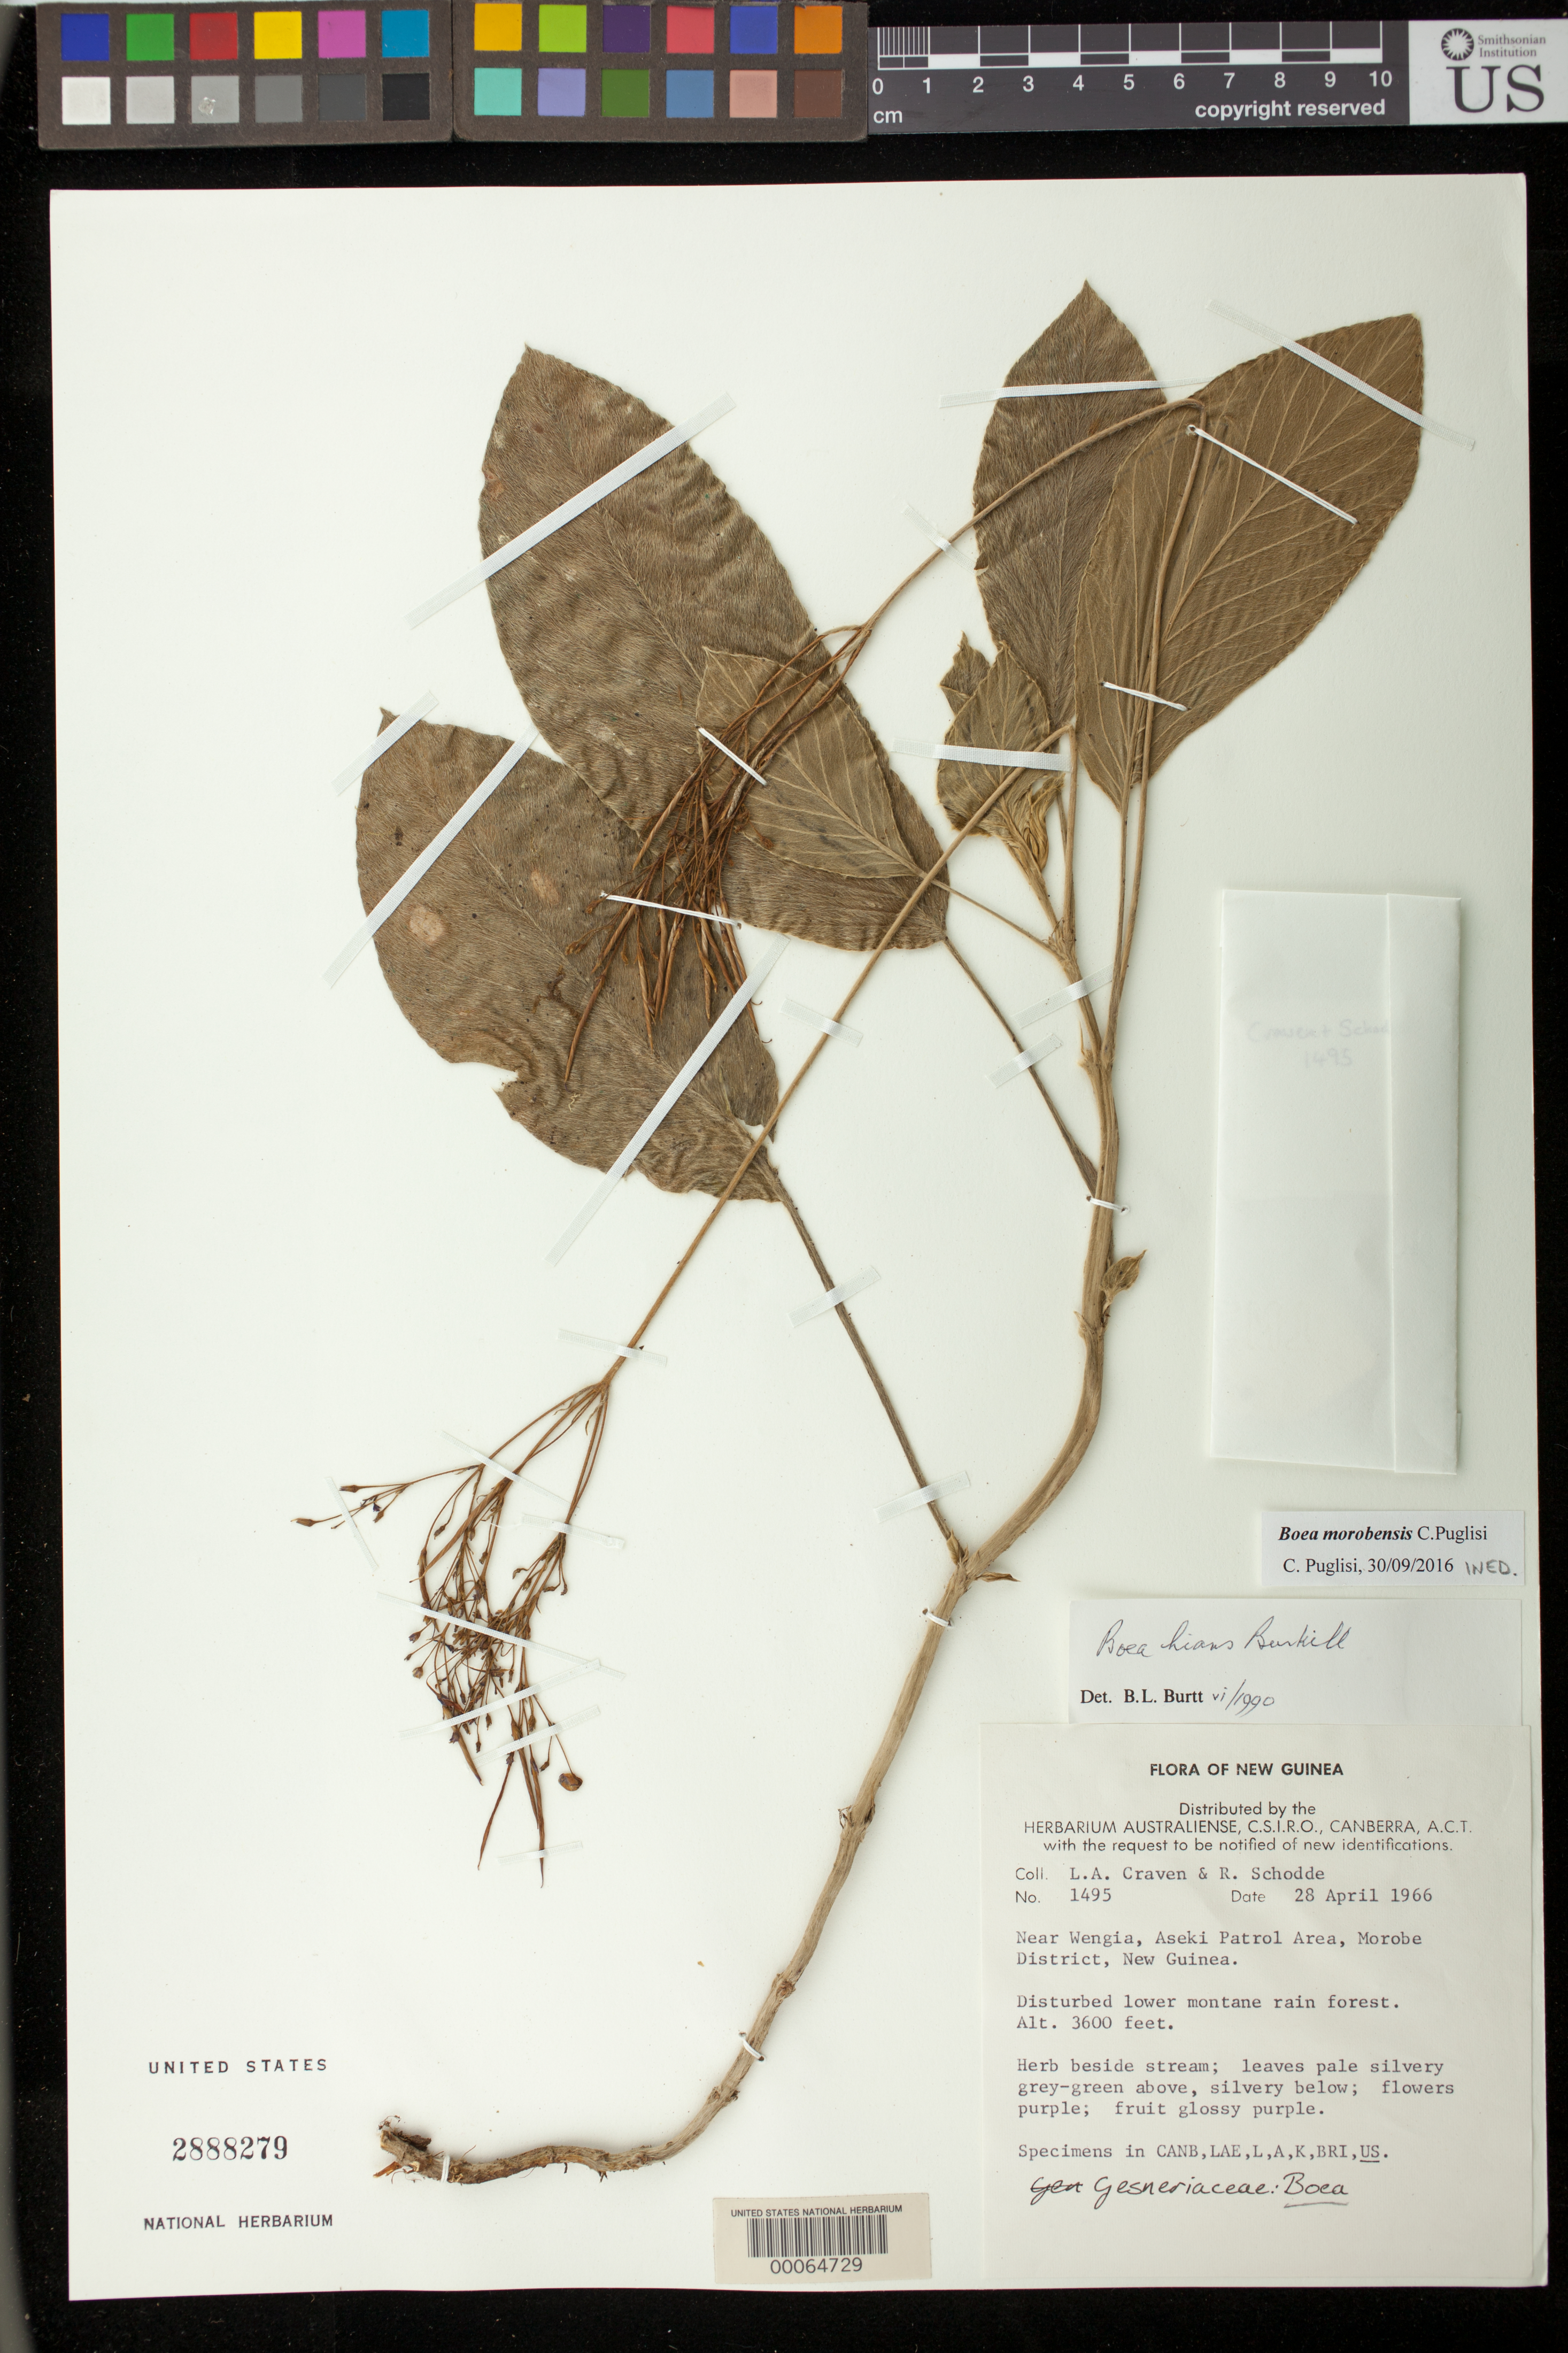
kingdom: Plantae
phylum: Tracheophyta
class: Magnoliopsida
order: Lamiales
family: Gesneriaceae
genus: Boea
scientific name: Boea morobensis ined.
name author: Puglisi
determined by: Puglisi, Carmen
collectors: L. A. Craven & R. Schodde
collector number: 1495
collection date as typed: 28 Apr 1966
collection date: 1966-04-28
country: Papua New Guinea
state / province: Morobe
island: New Guinea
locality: Morobe dist, near wengia, aseki patrol area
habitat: Disturbed lower montane rain forest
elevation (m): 1097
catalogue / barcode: US 2888279